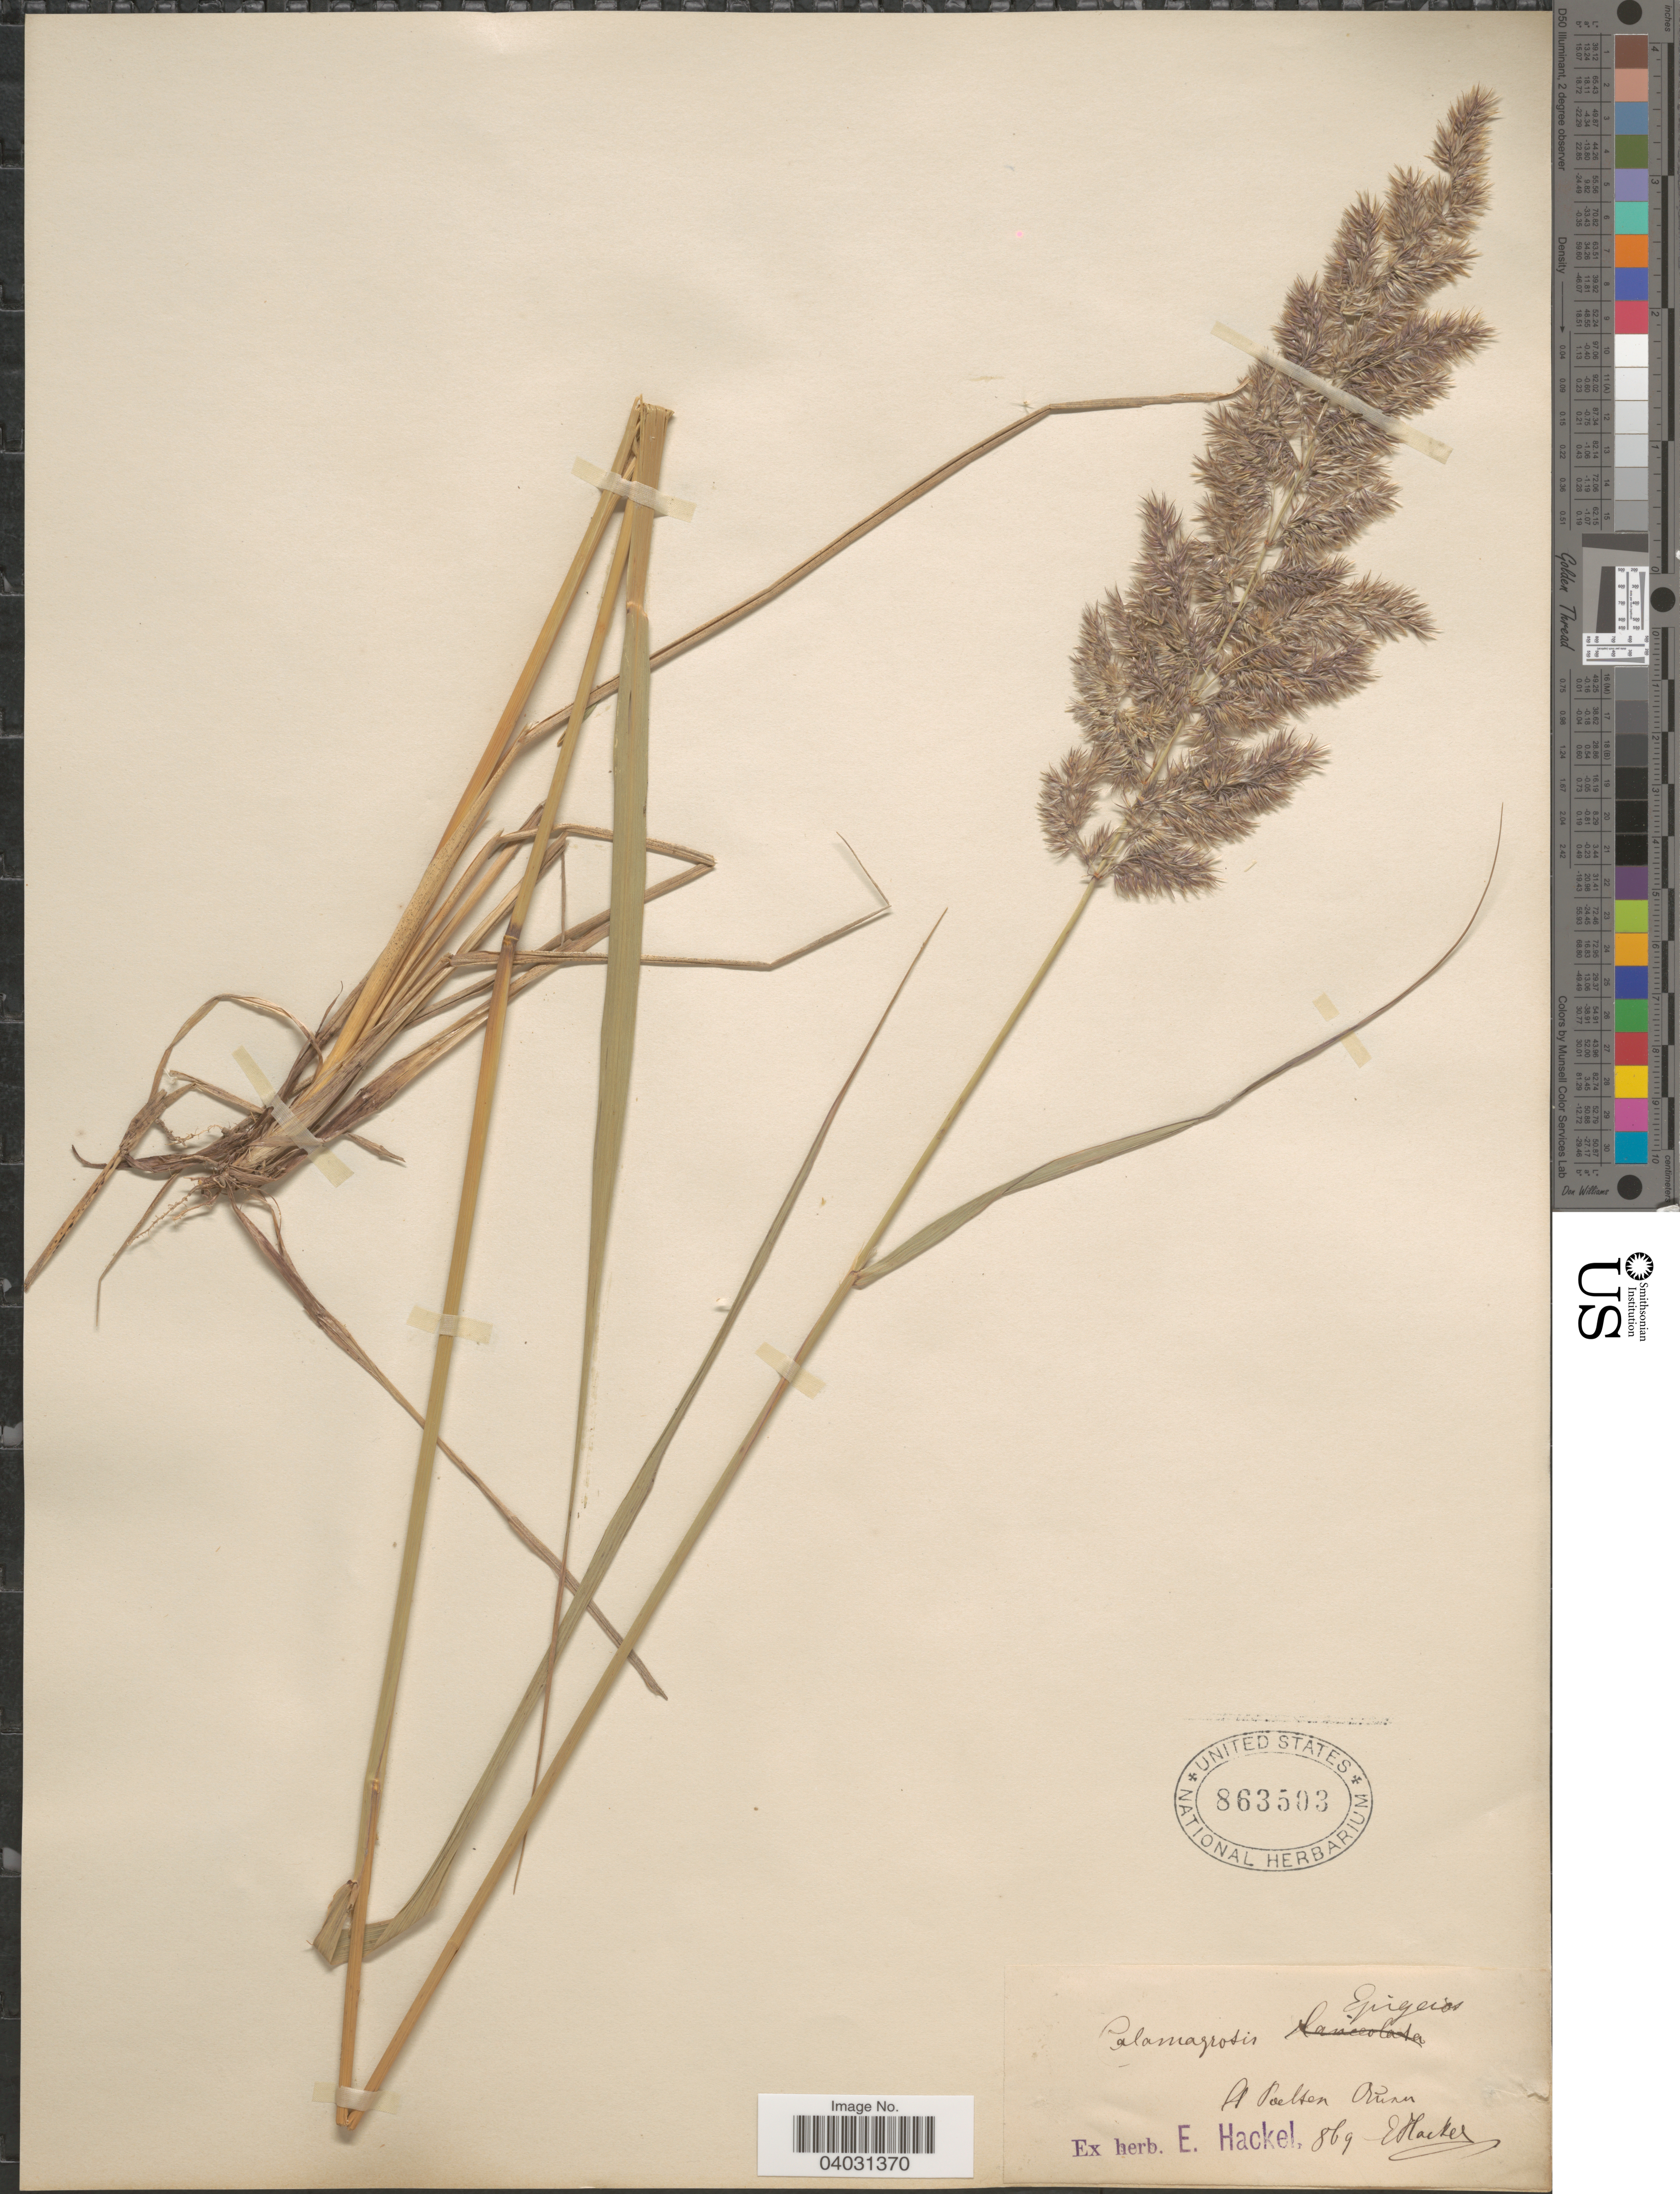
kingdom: Plantae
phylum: Tracheophyta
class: Liliopsida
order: Poales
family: Poaceae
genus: Calamagrostis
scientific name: Calamagrostis epigeios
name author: (L.) Roth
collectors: E. Hackel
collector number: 869?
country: Austria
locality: A Poelten Brunn.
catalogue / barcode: US 863503